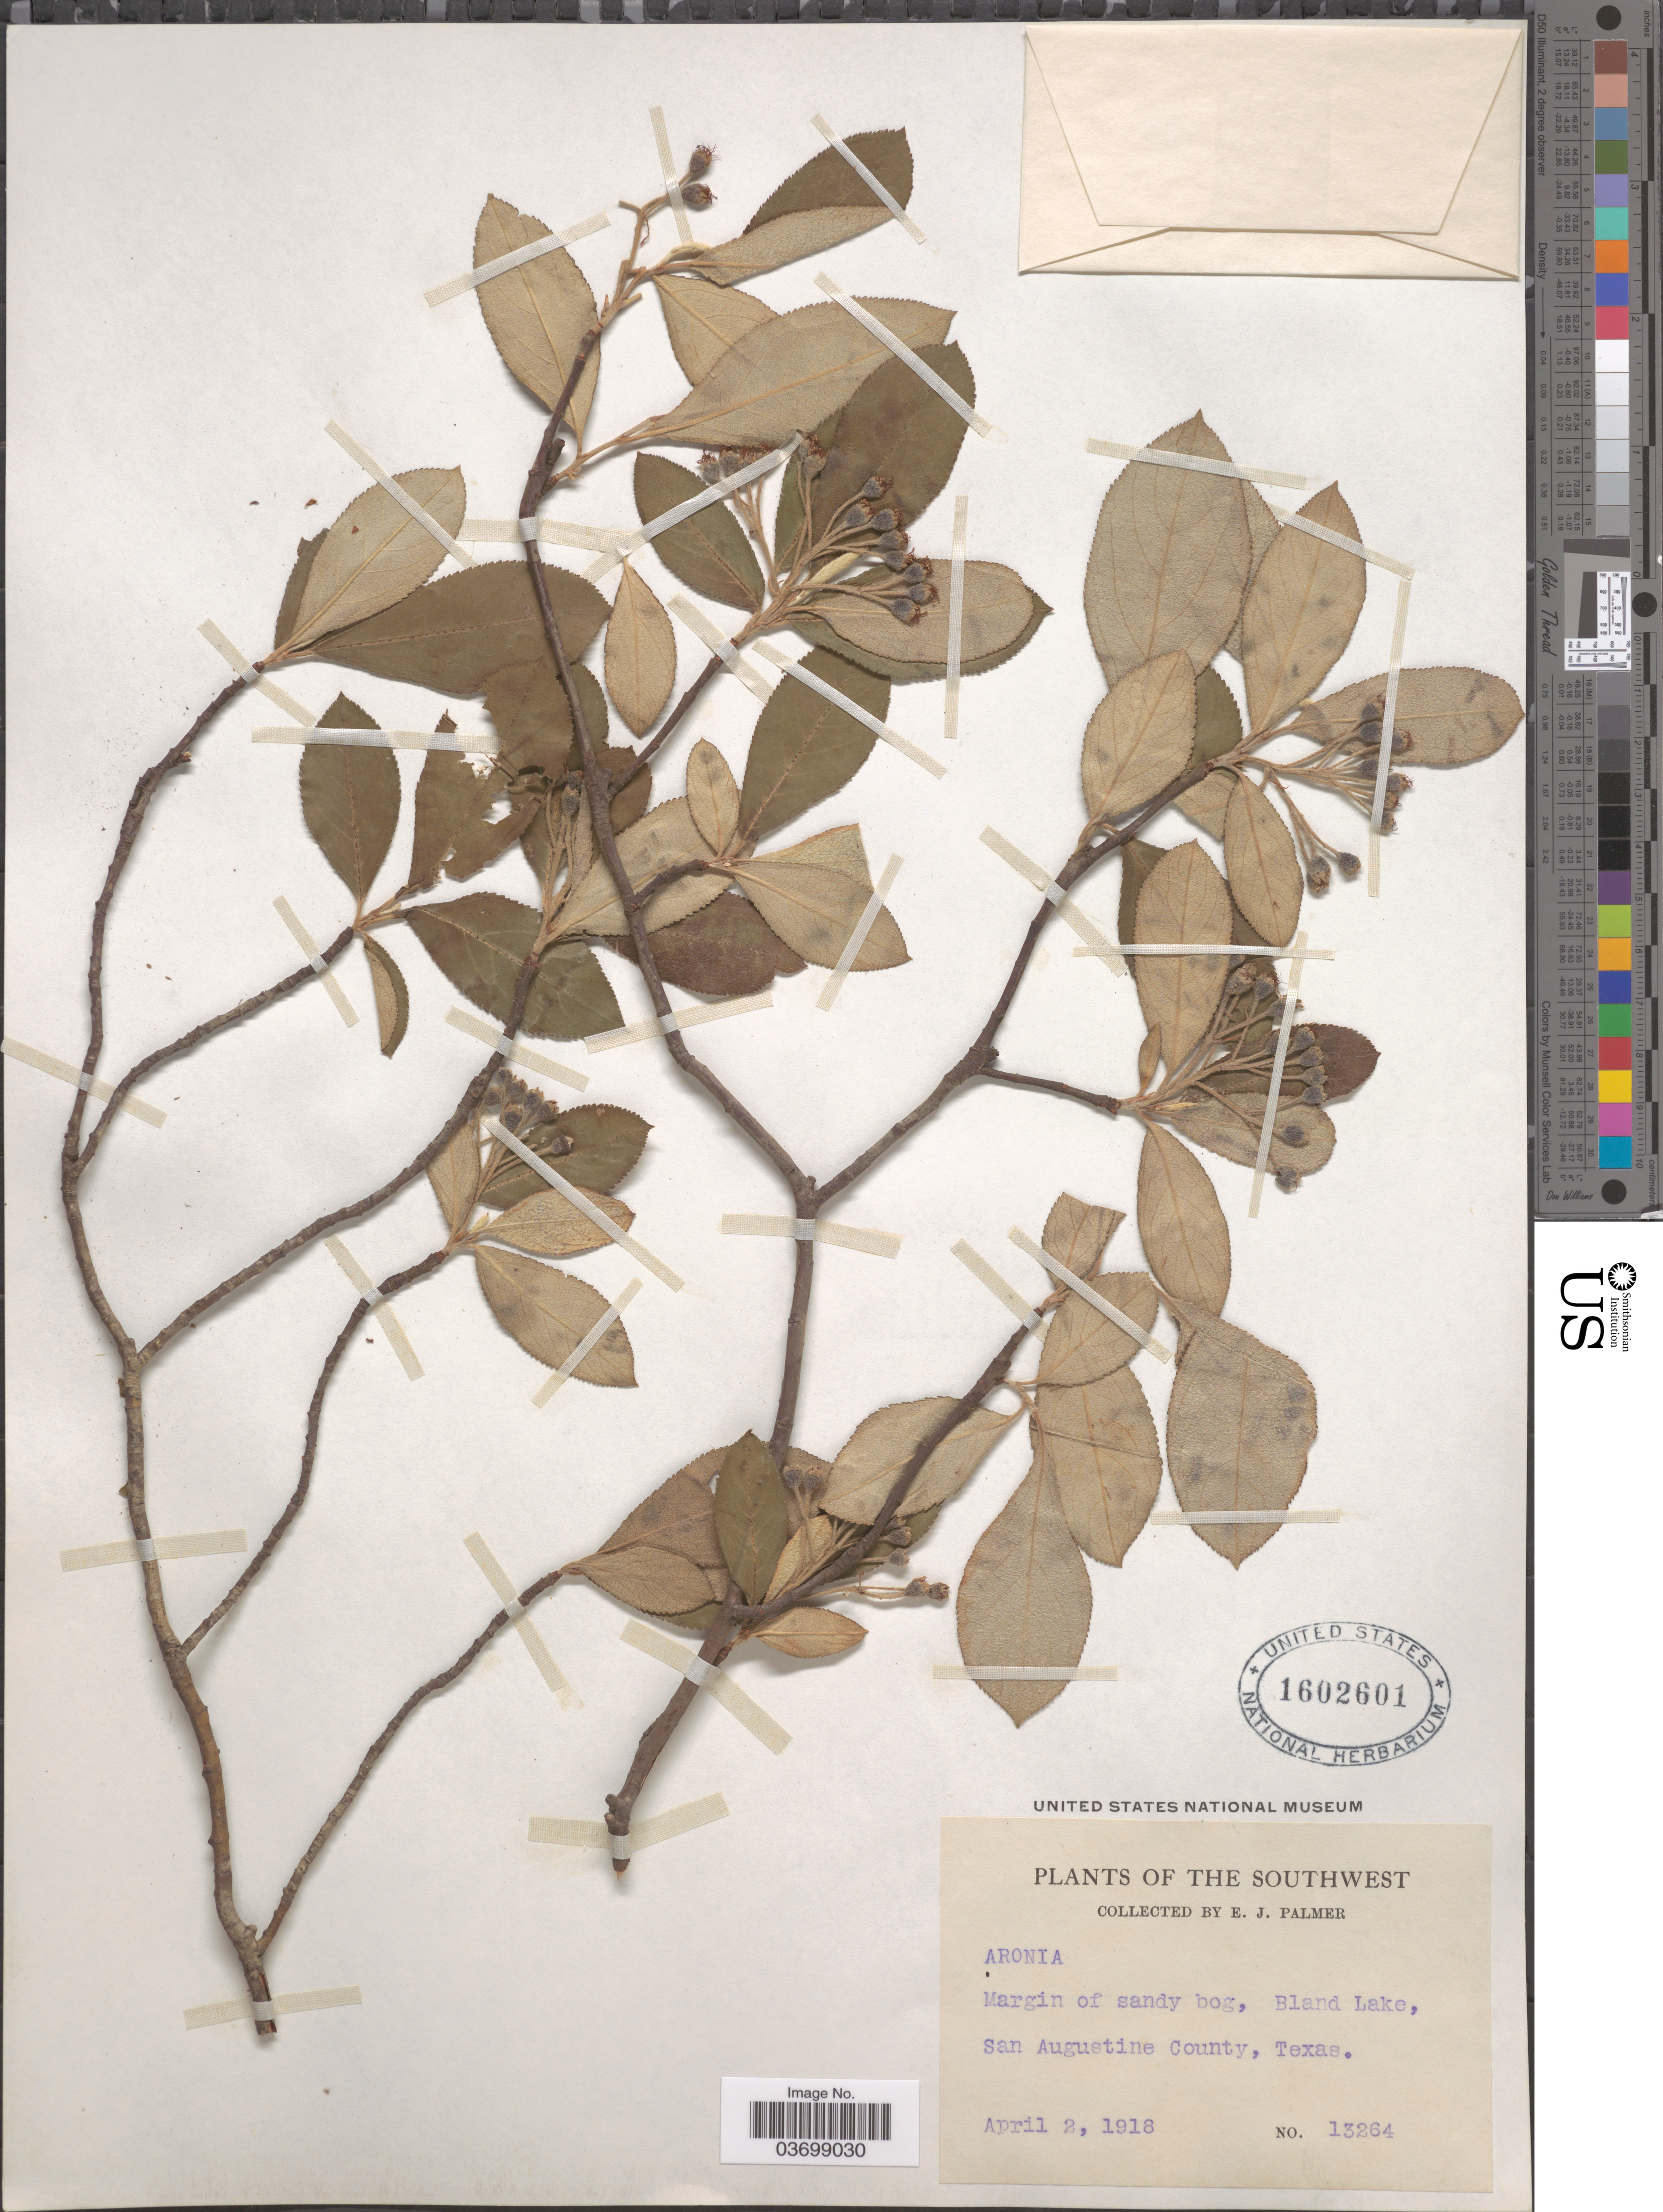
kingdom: Plantae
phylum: Tracheophyta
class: Magnoliopsida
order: Rosales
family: Rosaceae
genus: Aronia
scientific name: Aronia sp.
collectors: E. J. Palmer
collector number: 13264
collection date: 1918-04-02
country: United States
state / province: Texas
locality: The Southwest. Bland Lake, San Augustine County.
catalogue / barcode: US 1602601